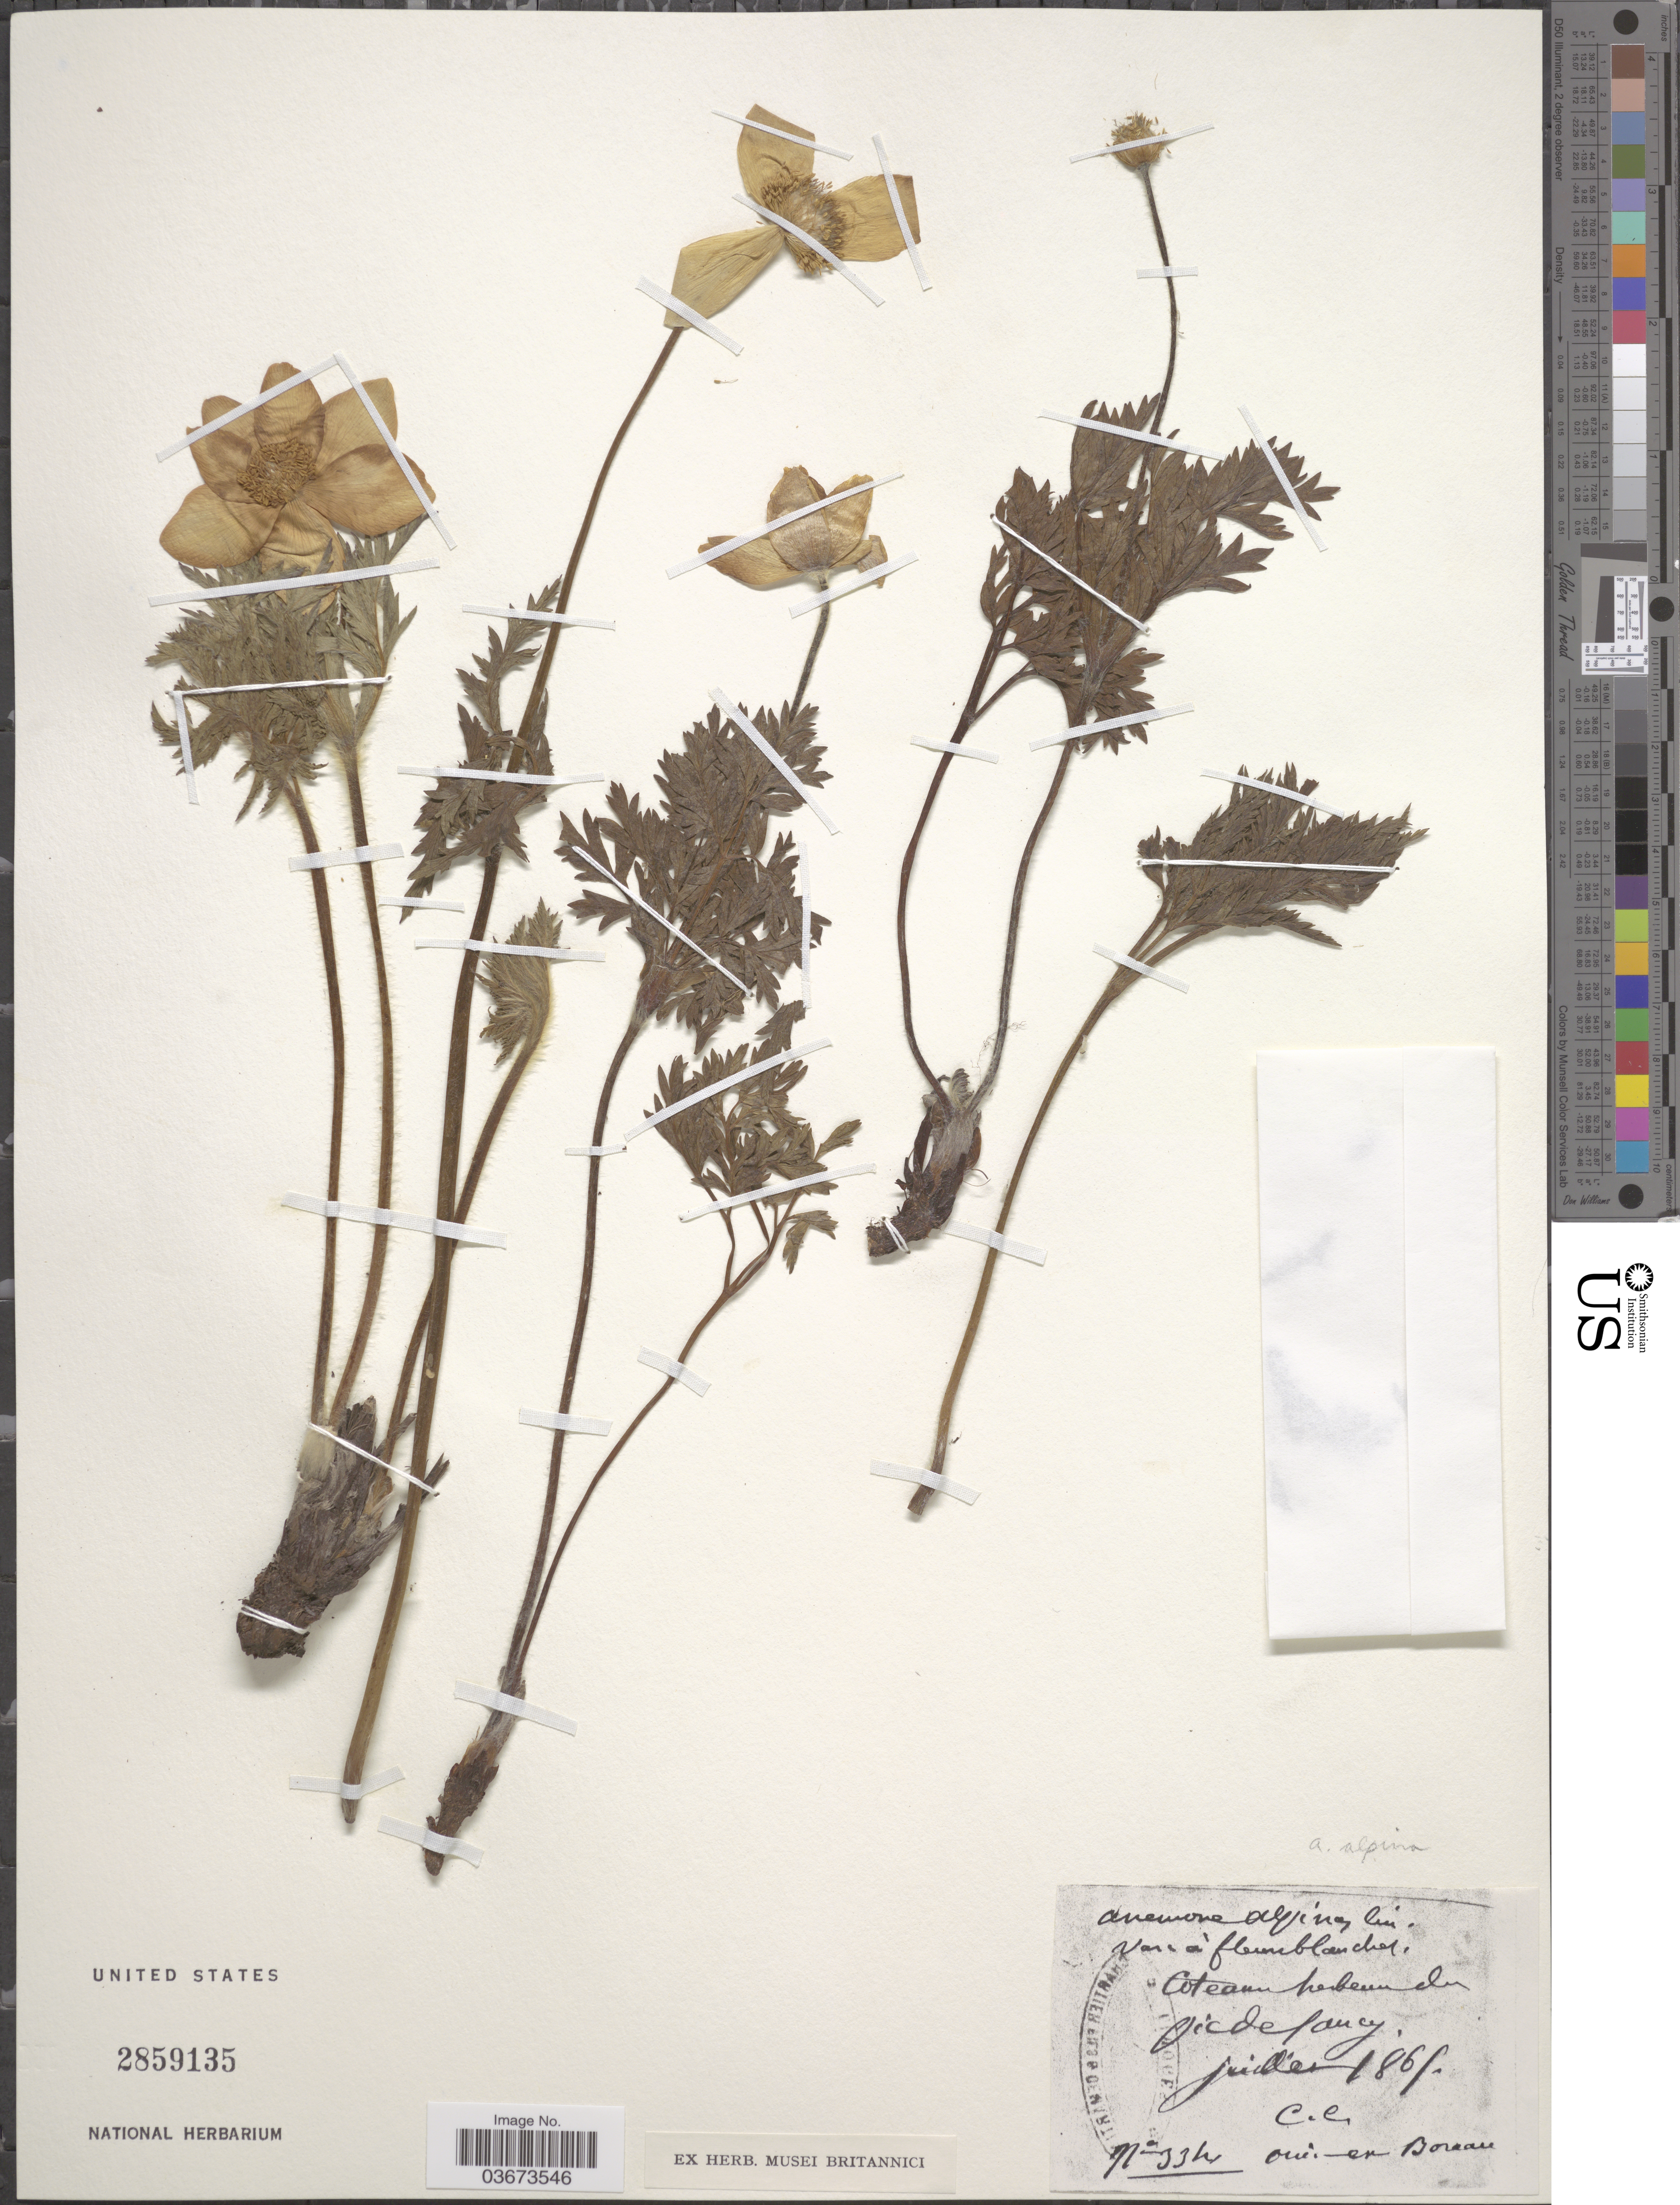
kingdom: Plantae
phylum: Tracheophyta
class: Magnoliopsida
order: Ranunculales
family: Ranunculaceae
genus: Anemone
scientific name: Anemone alpina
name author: L.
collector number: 3341*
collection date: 1861-07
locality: [illegible text]. Oui-en-Boreau[interpreted][unsure placement]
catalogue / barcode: US 2859135